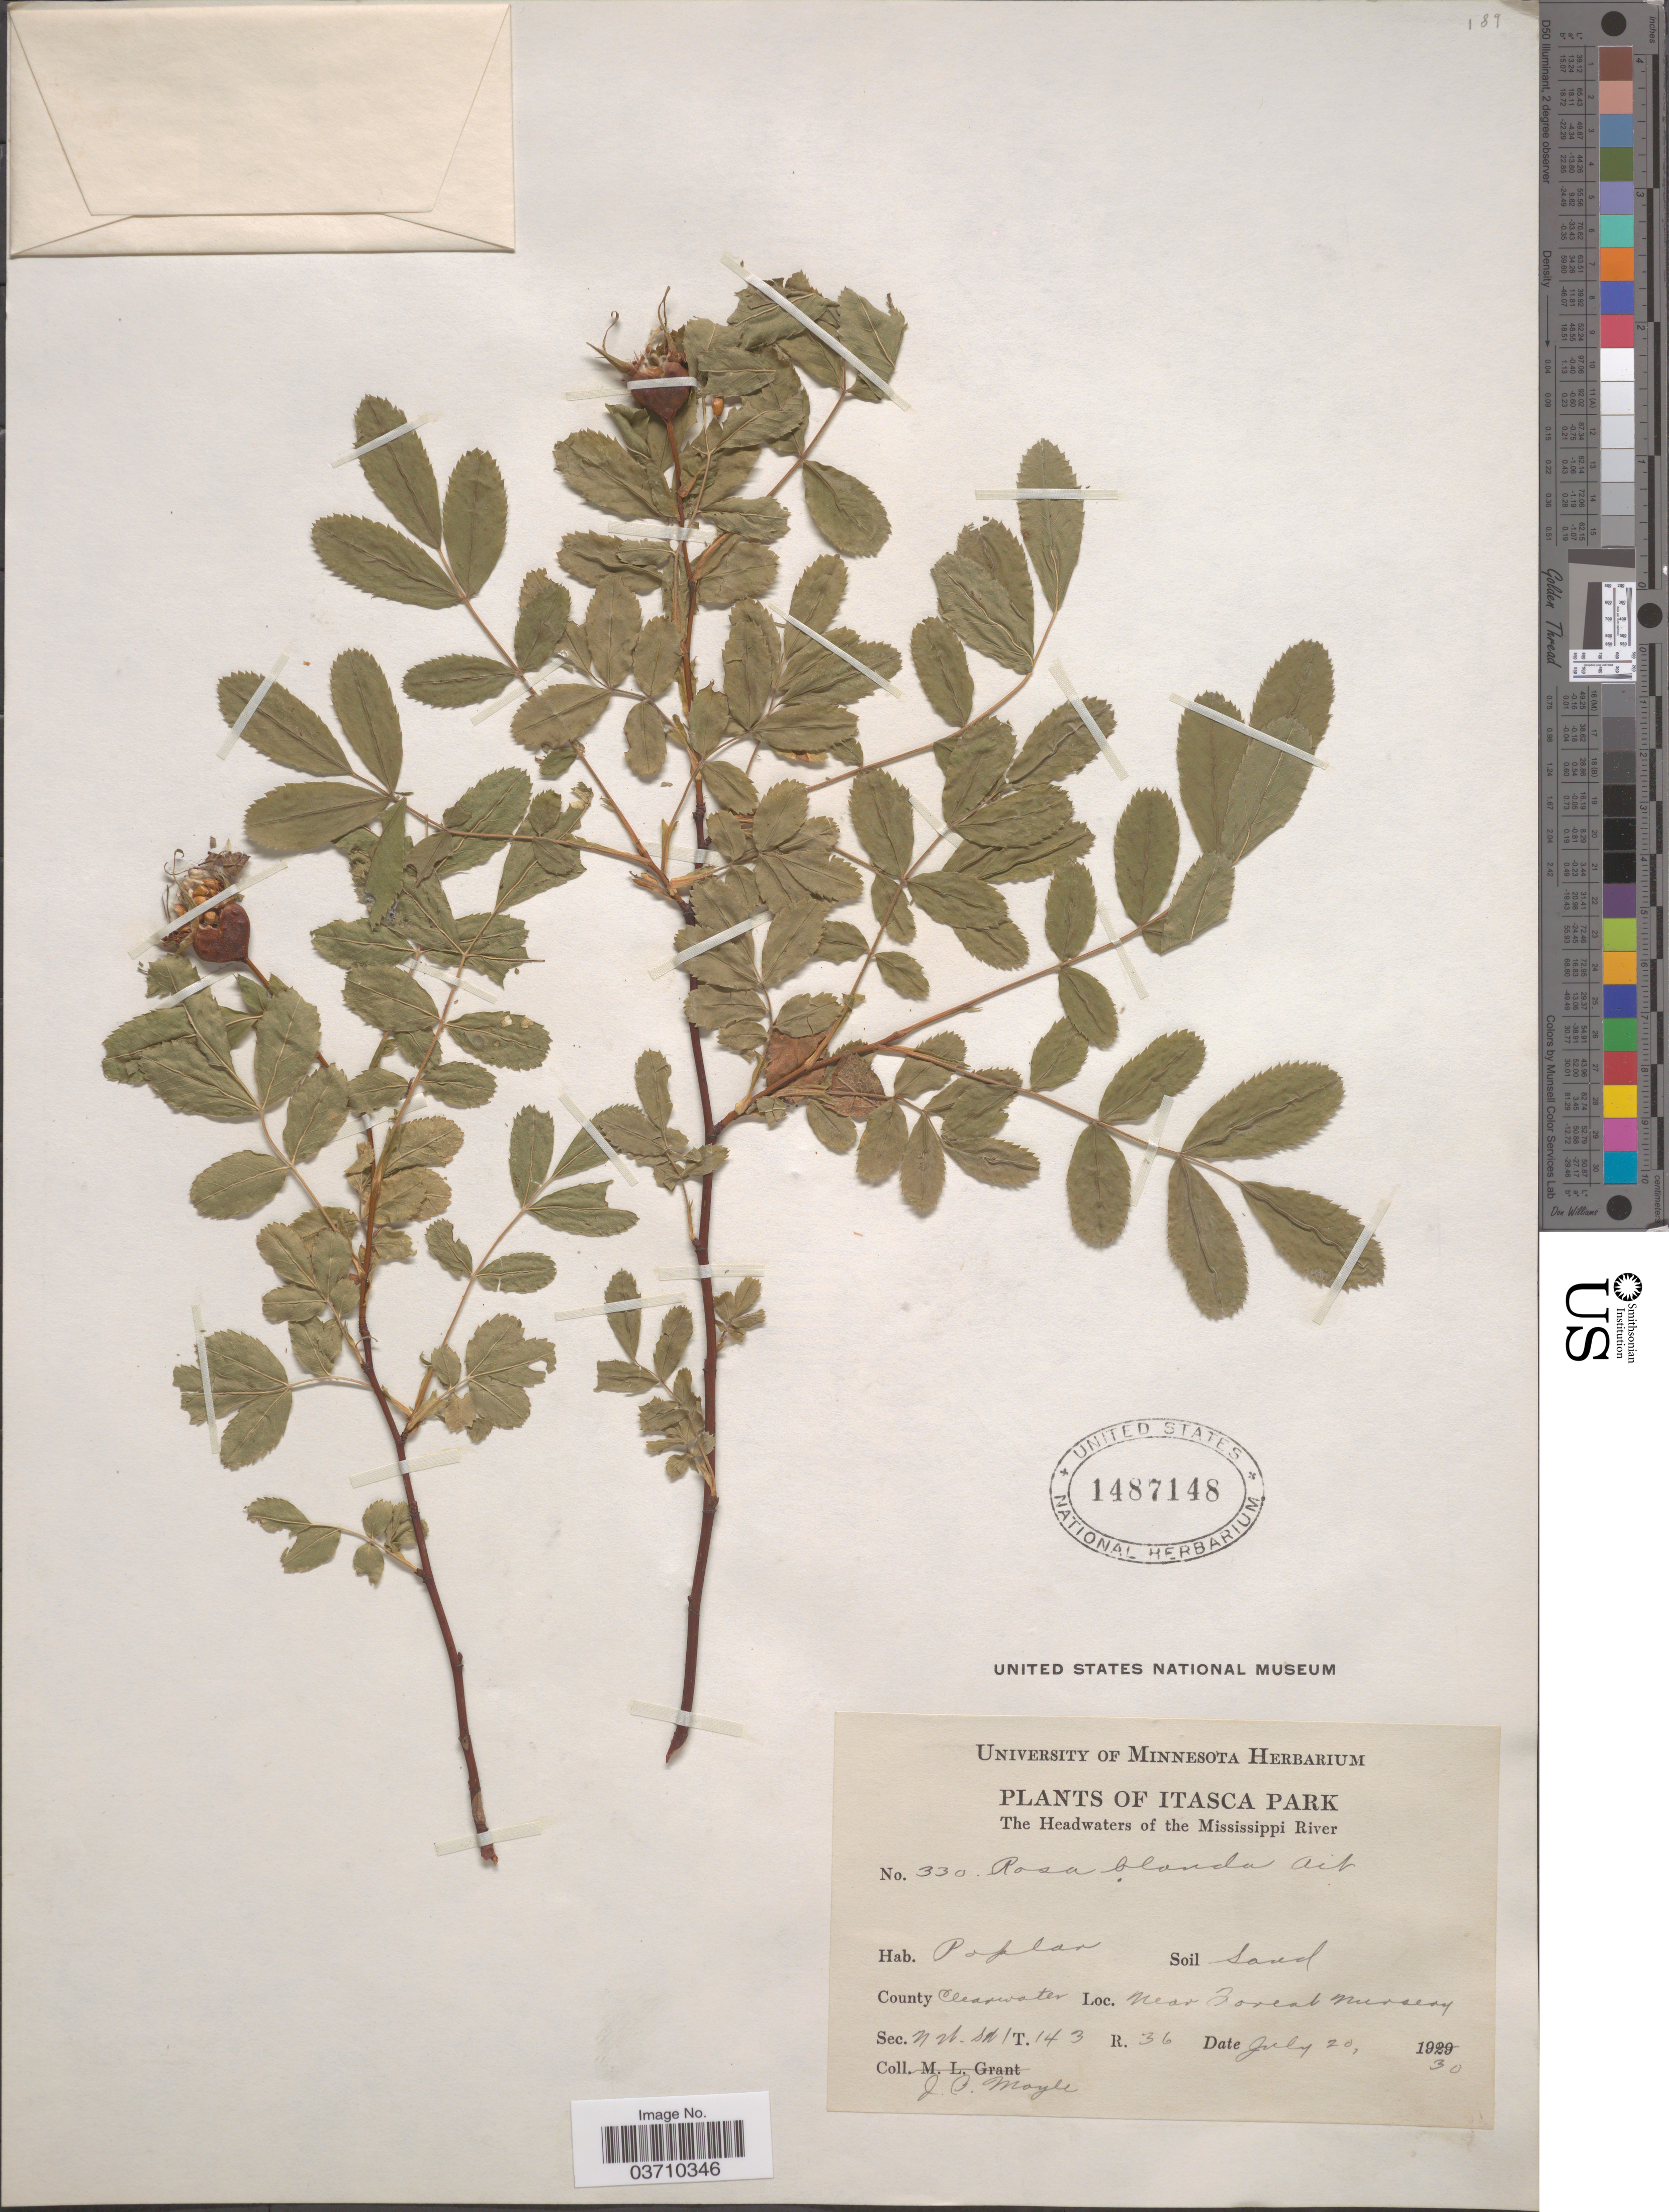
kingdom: Plantae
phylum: Tracheophyta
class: Magnoliopsida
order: Rosales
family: Rosaceae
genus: Rosa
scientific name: Rosa blanda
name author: Aiton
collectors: J. Moyle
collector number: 330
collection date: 1930-07-20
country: United States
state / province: Minnesota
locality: Itasca Park. The Headwaters of the Mississippi River. County Clearwater. Near Forest Nursery. Sec. NW - SW T.143 R.36.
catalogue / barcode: US 1487148